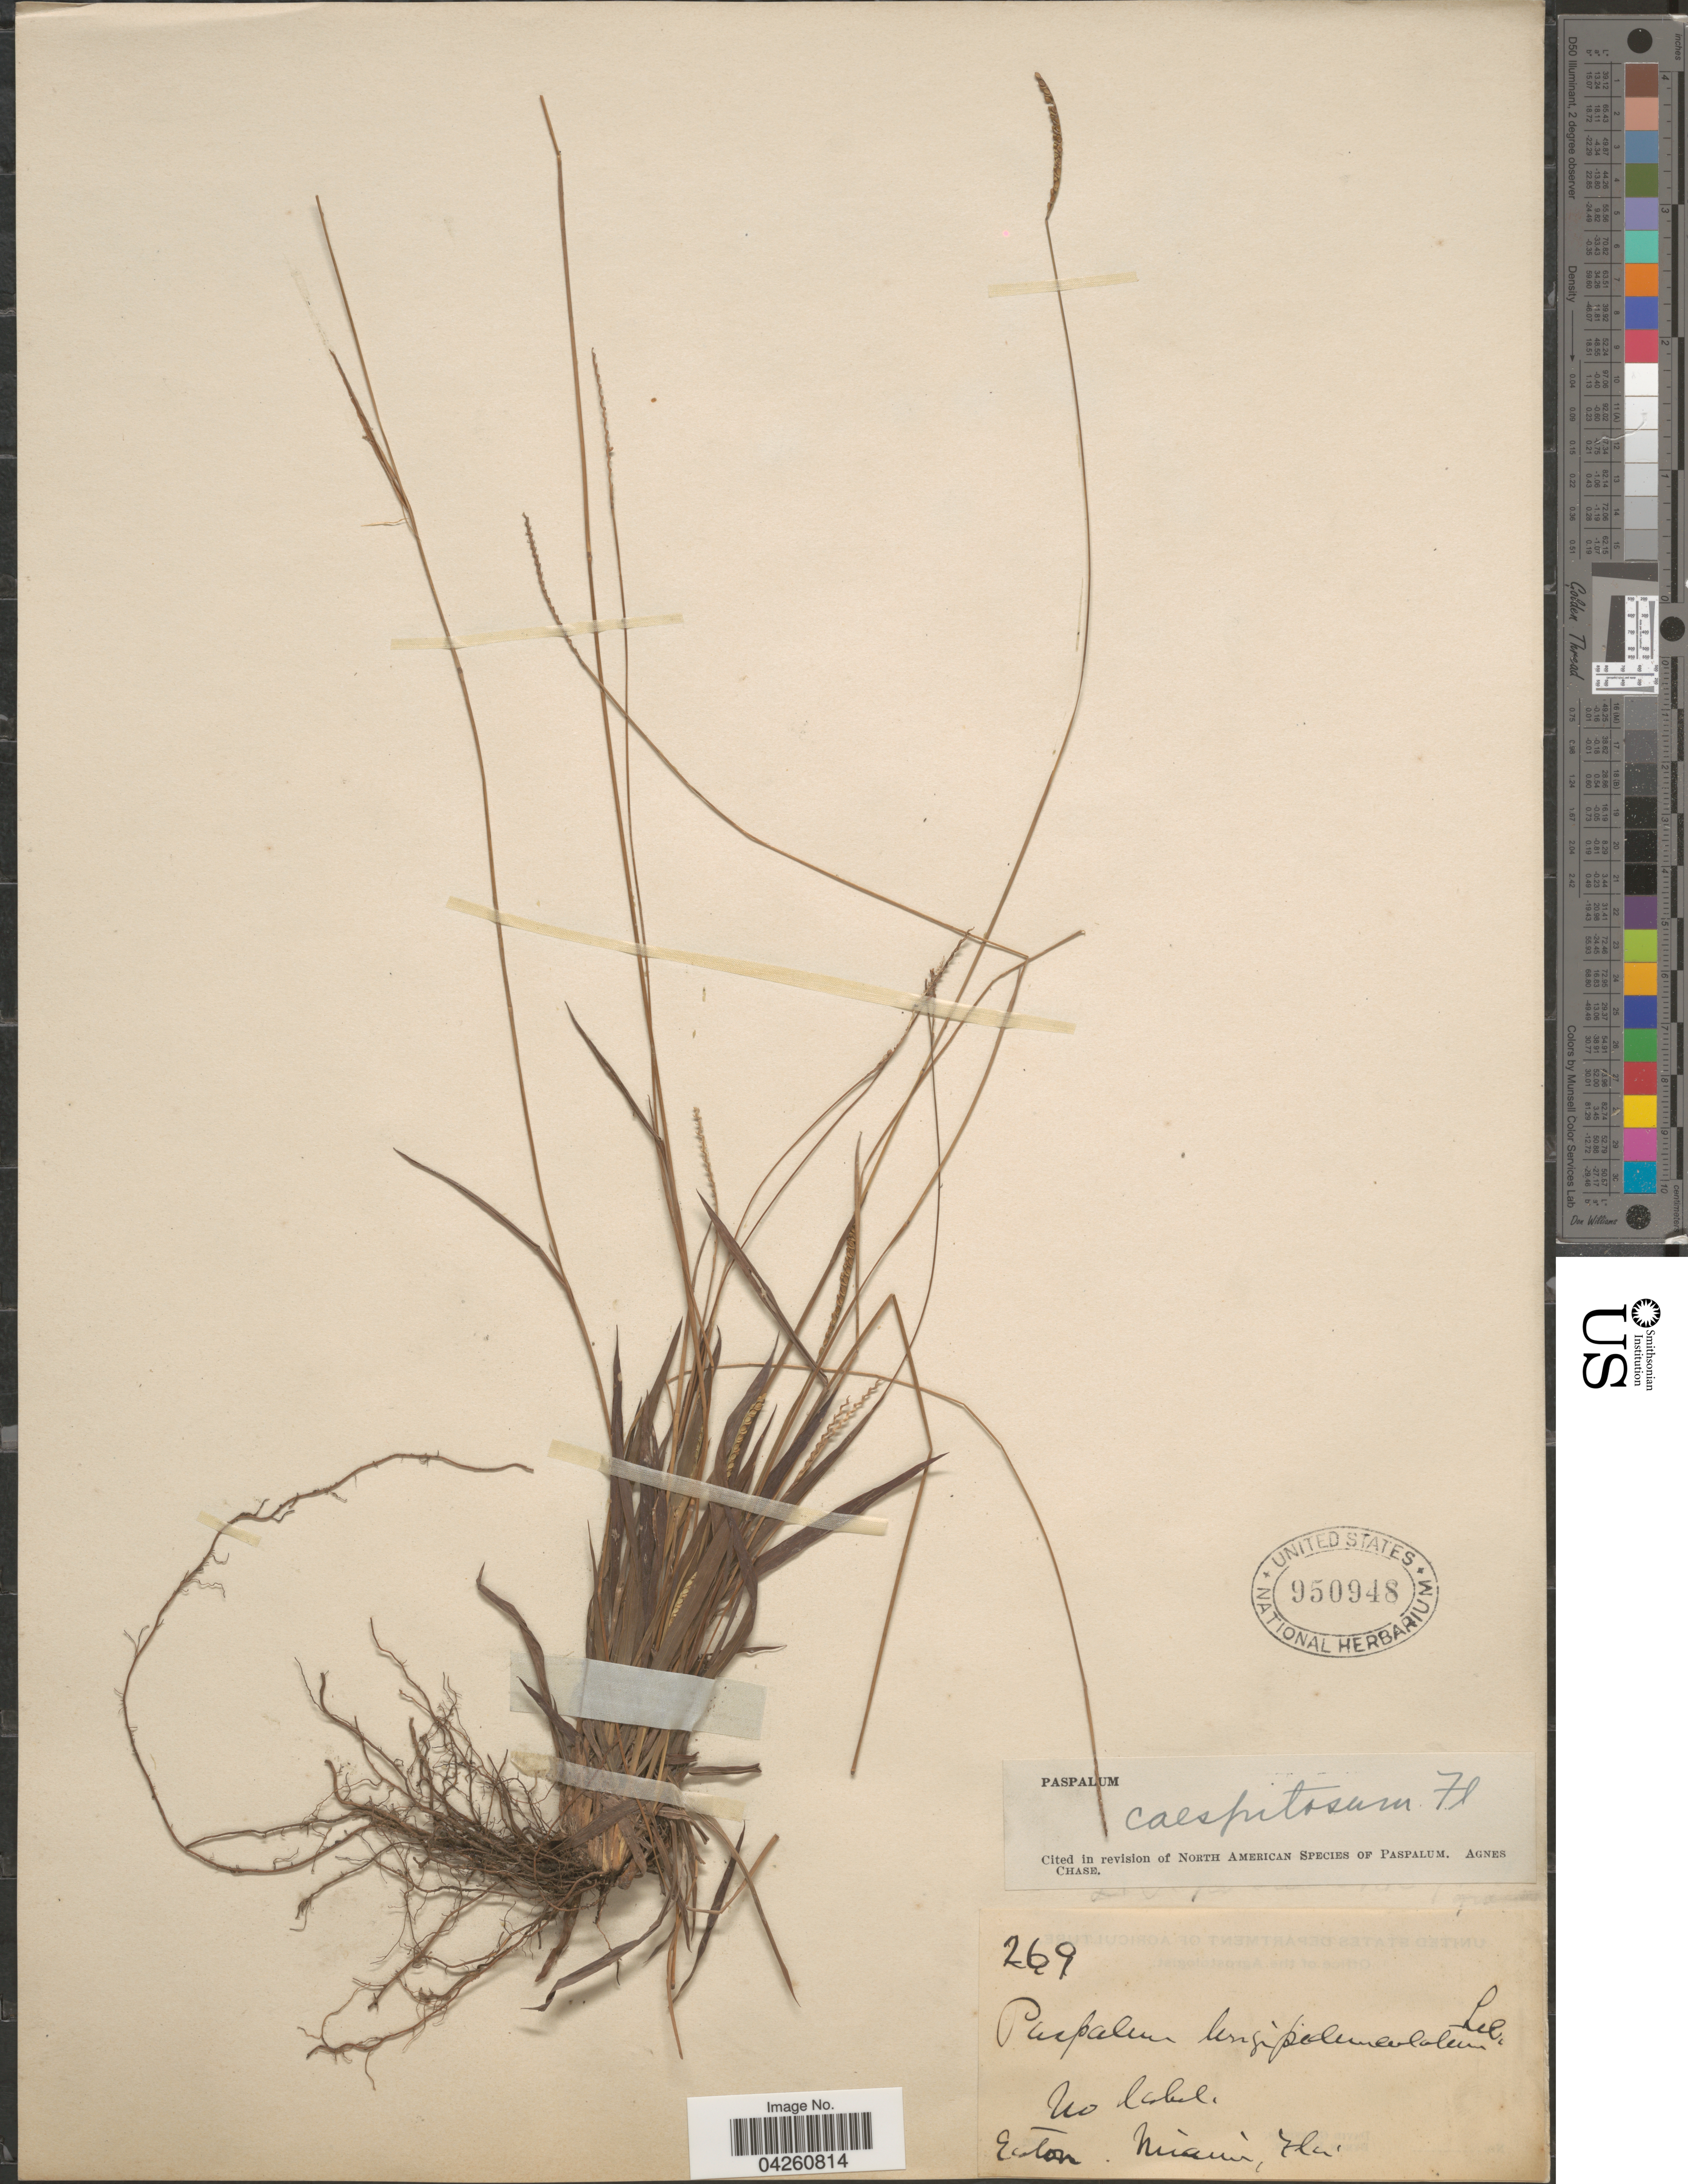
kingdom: Plantae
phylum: Tracheophyta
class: Liliopsida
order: Poales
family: Poaceae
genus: Paspalum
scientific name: Paspalum caespitosum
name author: Flüggé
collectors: -- Eaton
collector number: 269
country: United States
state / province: Florida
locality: Miami.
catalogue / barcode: US 950948